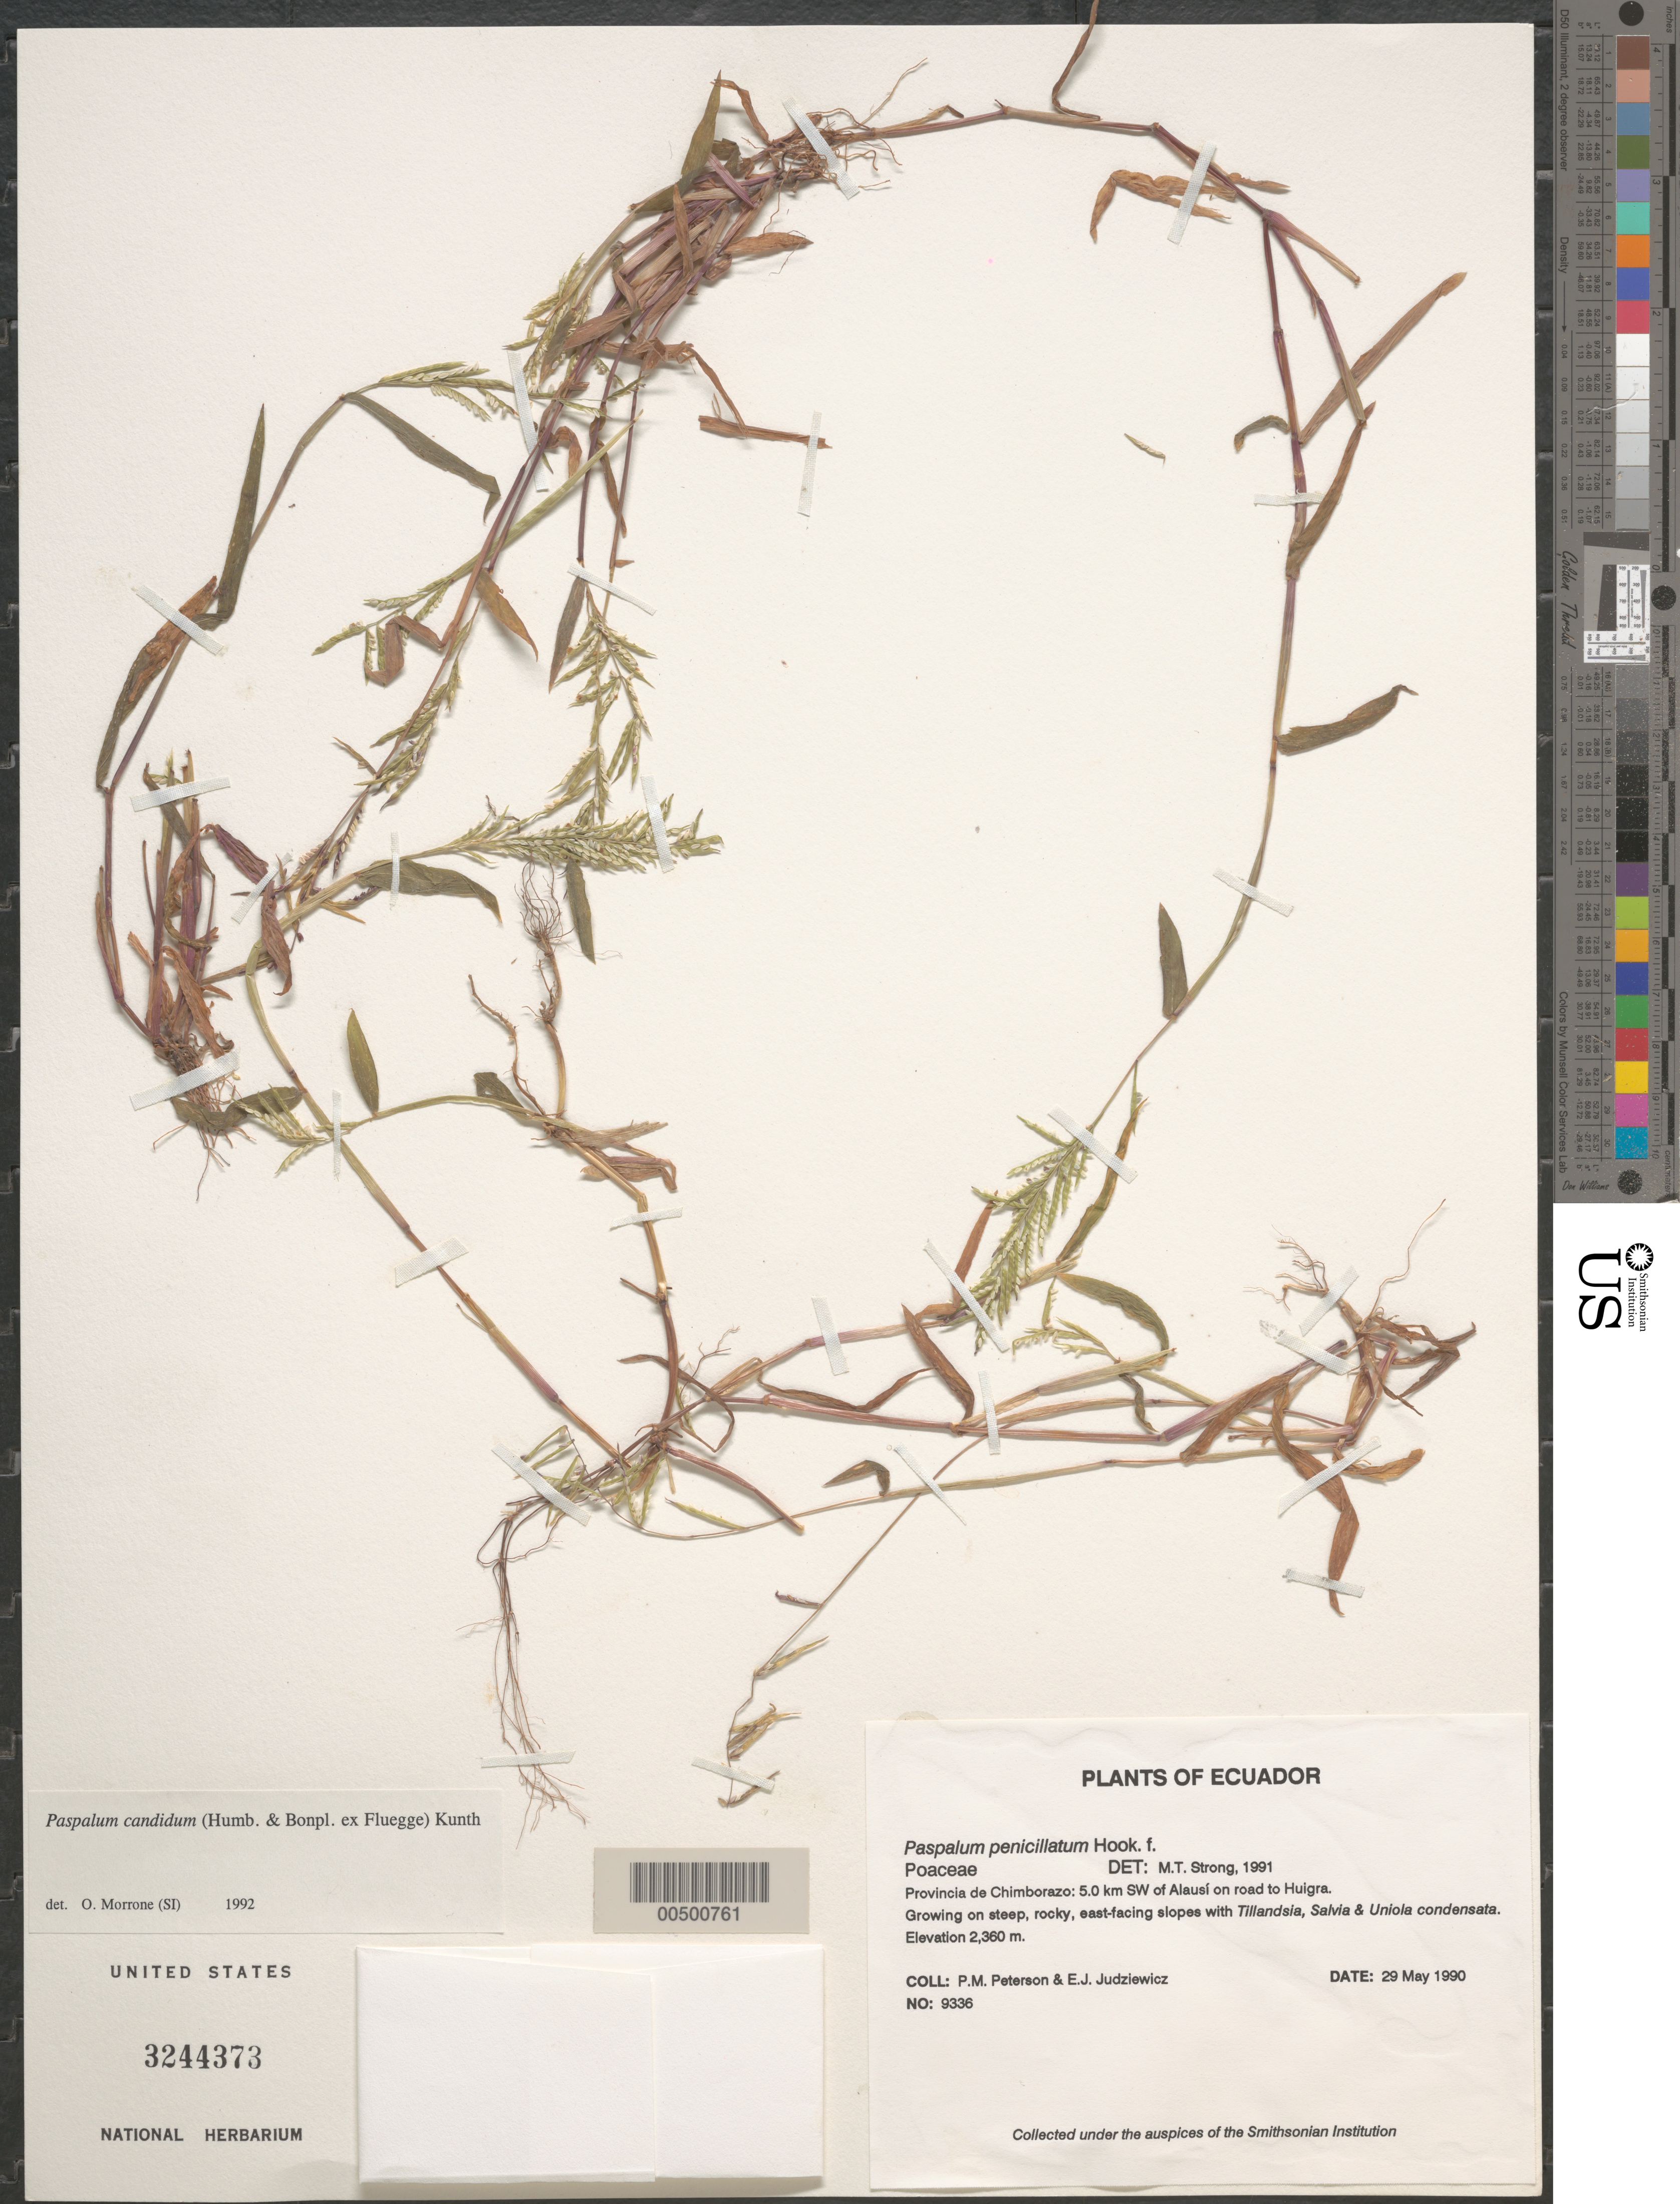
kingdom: Plantae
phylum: Tracheophyta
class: Liliopsida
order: Poales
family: Poaceae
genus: Paspalum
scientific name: Paspalum candidum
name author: (Humb. & Bonpl. ex Fleugge) Kunth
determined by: Morrone, O. N., (SI), Instituto de Botánica Darwinion (Argentina)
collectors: P. M. Peterson & E. J. Judziewicz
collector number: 09336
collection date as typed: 29 May 1990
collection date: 1990-05-29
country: Ecuador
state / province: Chimborazo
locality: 5.0 km SW ofAlausí on road to Huigra.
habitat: Growing on steep, rocky, east-facing slopes with Tillandsia, Salvia & Uniola condensata.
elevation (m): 2360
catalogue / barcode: US 3244373